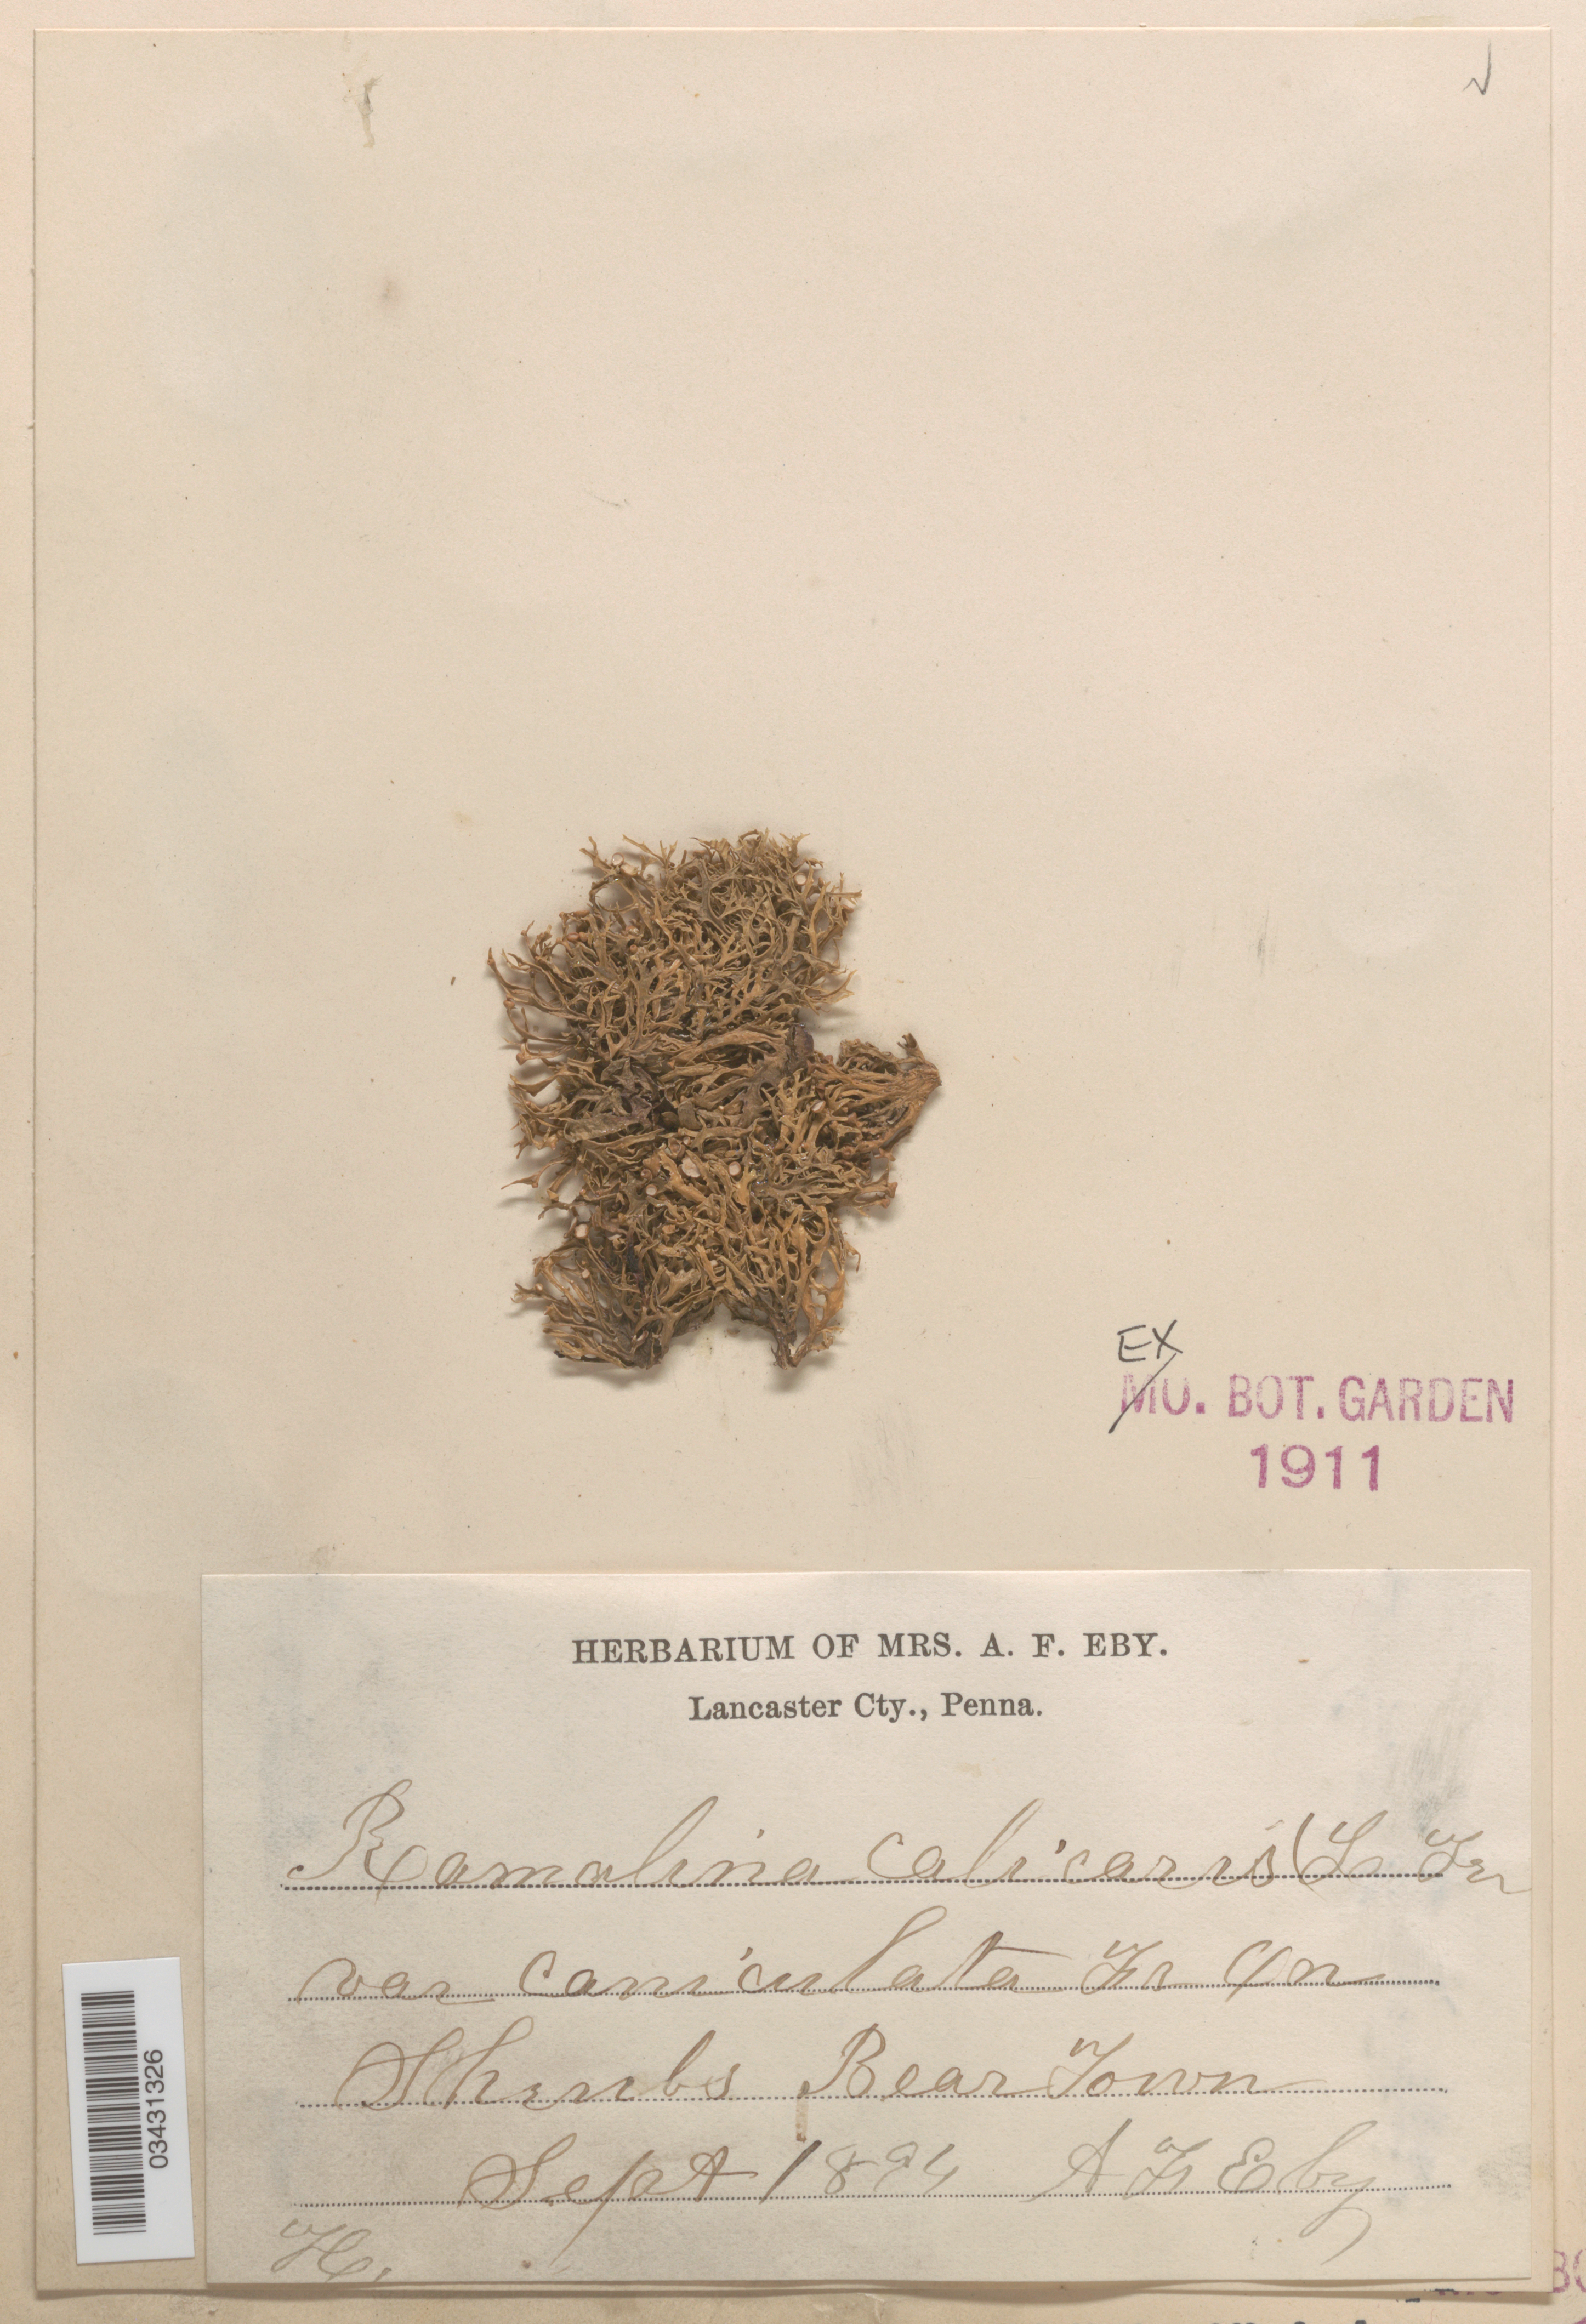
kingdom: Fungi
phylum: Ascomycota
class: Lecanoromycetes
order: Lecanorales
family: Ramalinaceae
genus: Ramalina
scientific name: Ramalina calicaris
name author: (L.) Fr.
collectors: A. F. Eby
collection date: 1894-09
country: United States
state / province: Pennsylvania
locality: Beartown